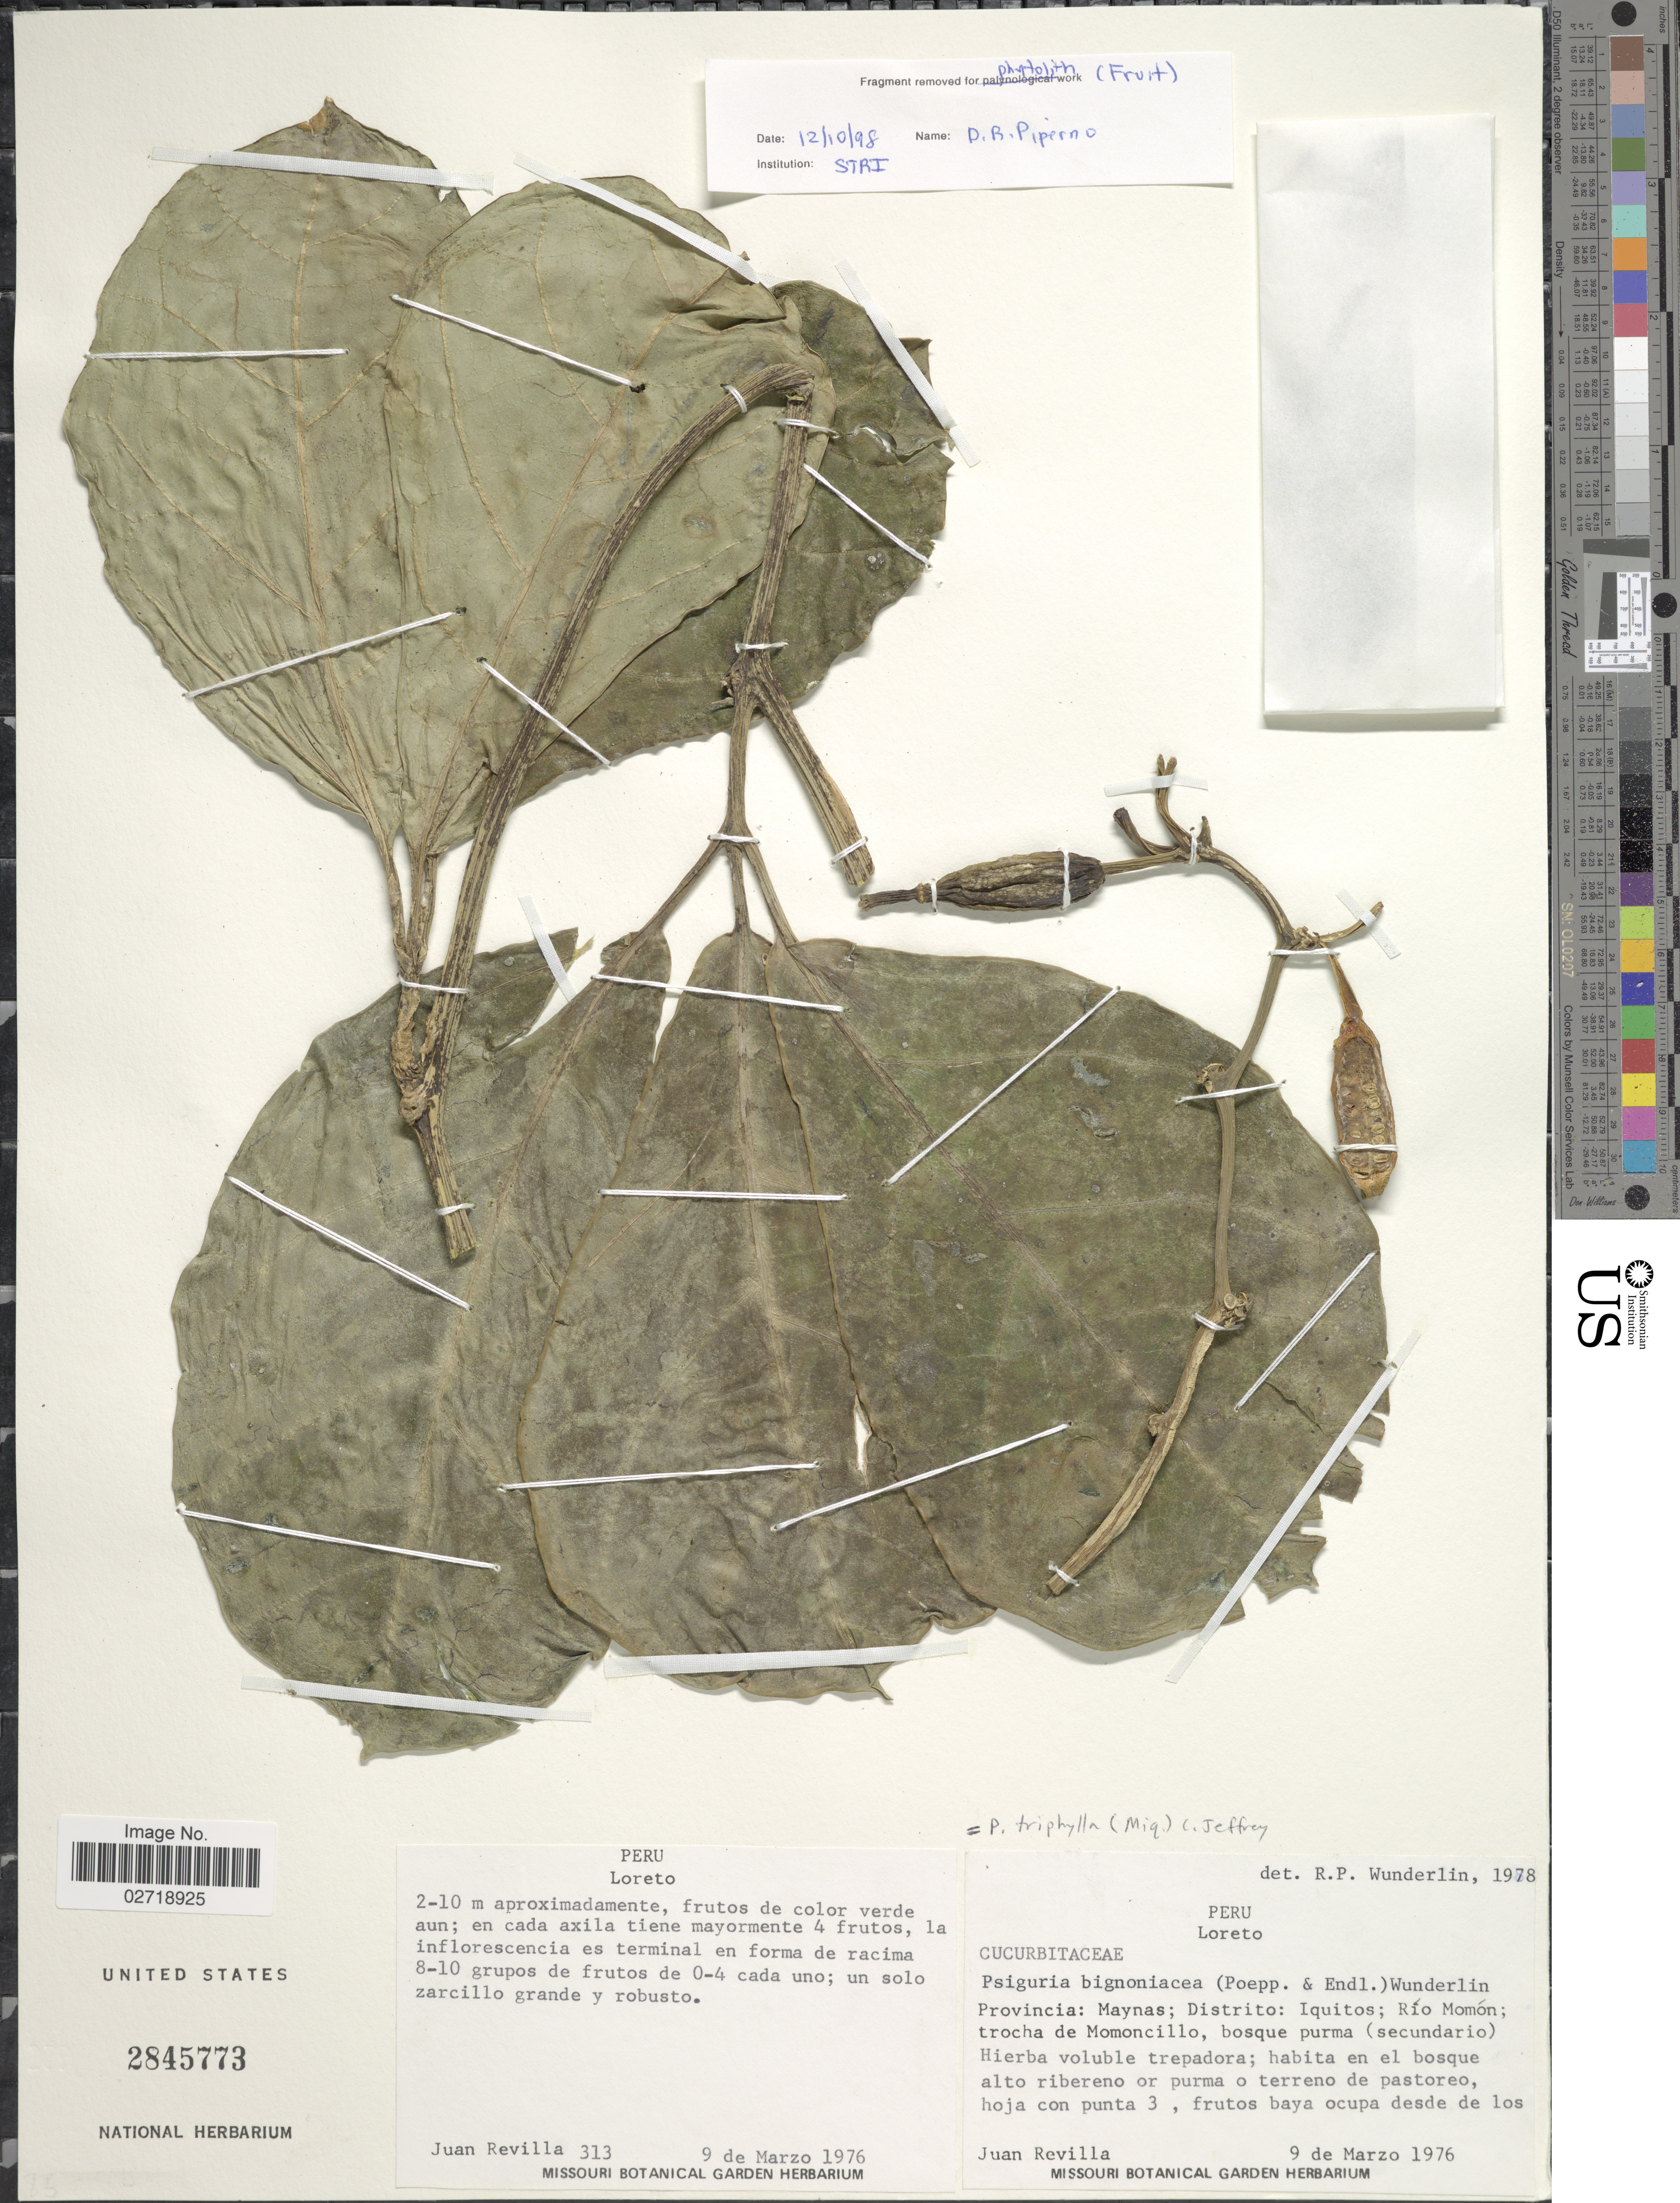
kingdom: Plantae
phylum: Tracheophyta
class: Magnoliopsida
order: Cucurbitales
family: Cucurbitaceae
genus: Psiguria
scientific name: Psiguria triphylla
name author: (Miq.) C. Jeffrey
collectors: J. Revilla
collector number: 313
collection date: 1976-03-09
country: Peru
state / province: Loreto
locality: Provincia: Maynas; Distrito: Iquitos; Rio Momon; trocha de Momoncillo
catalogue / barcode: US 2845773